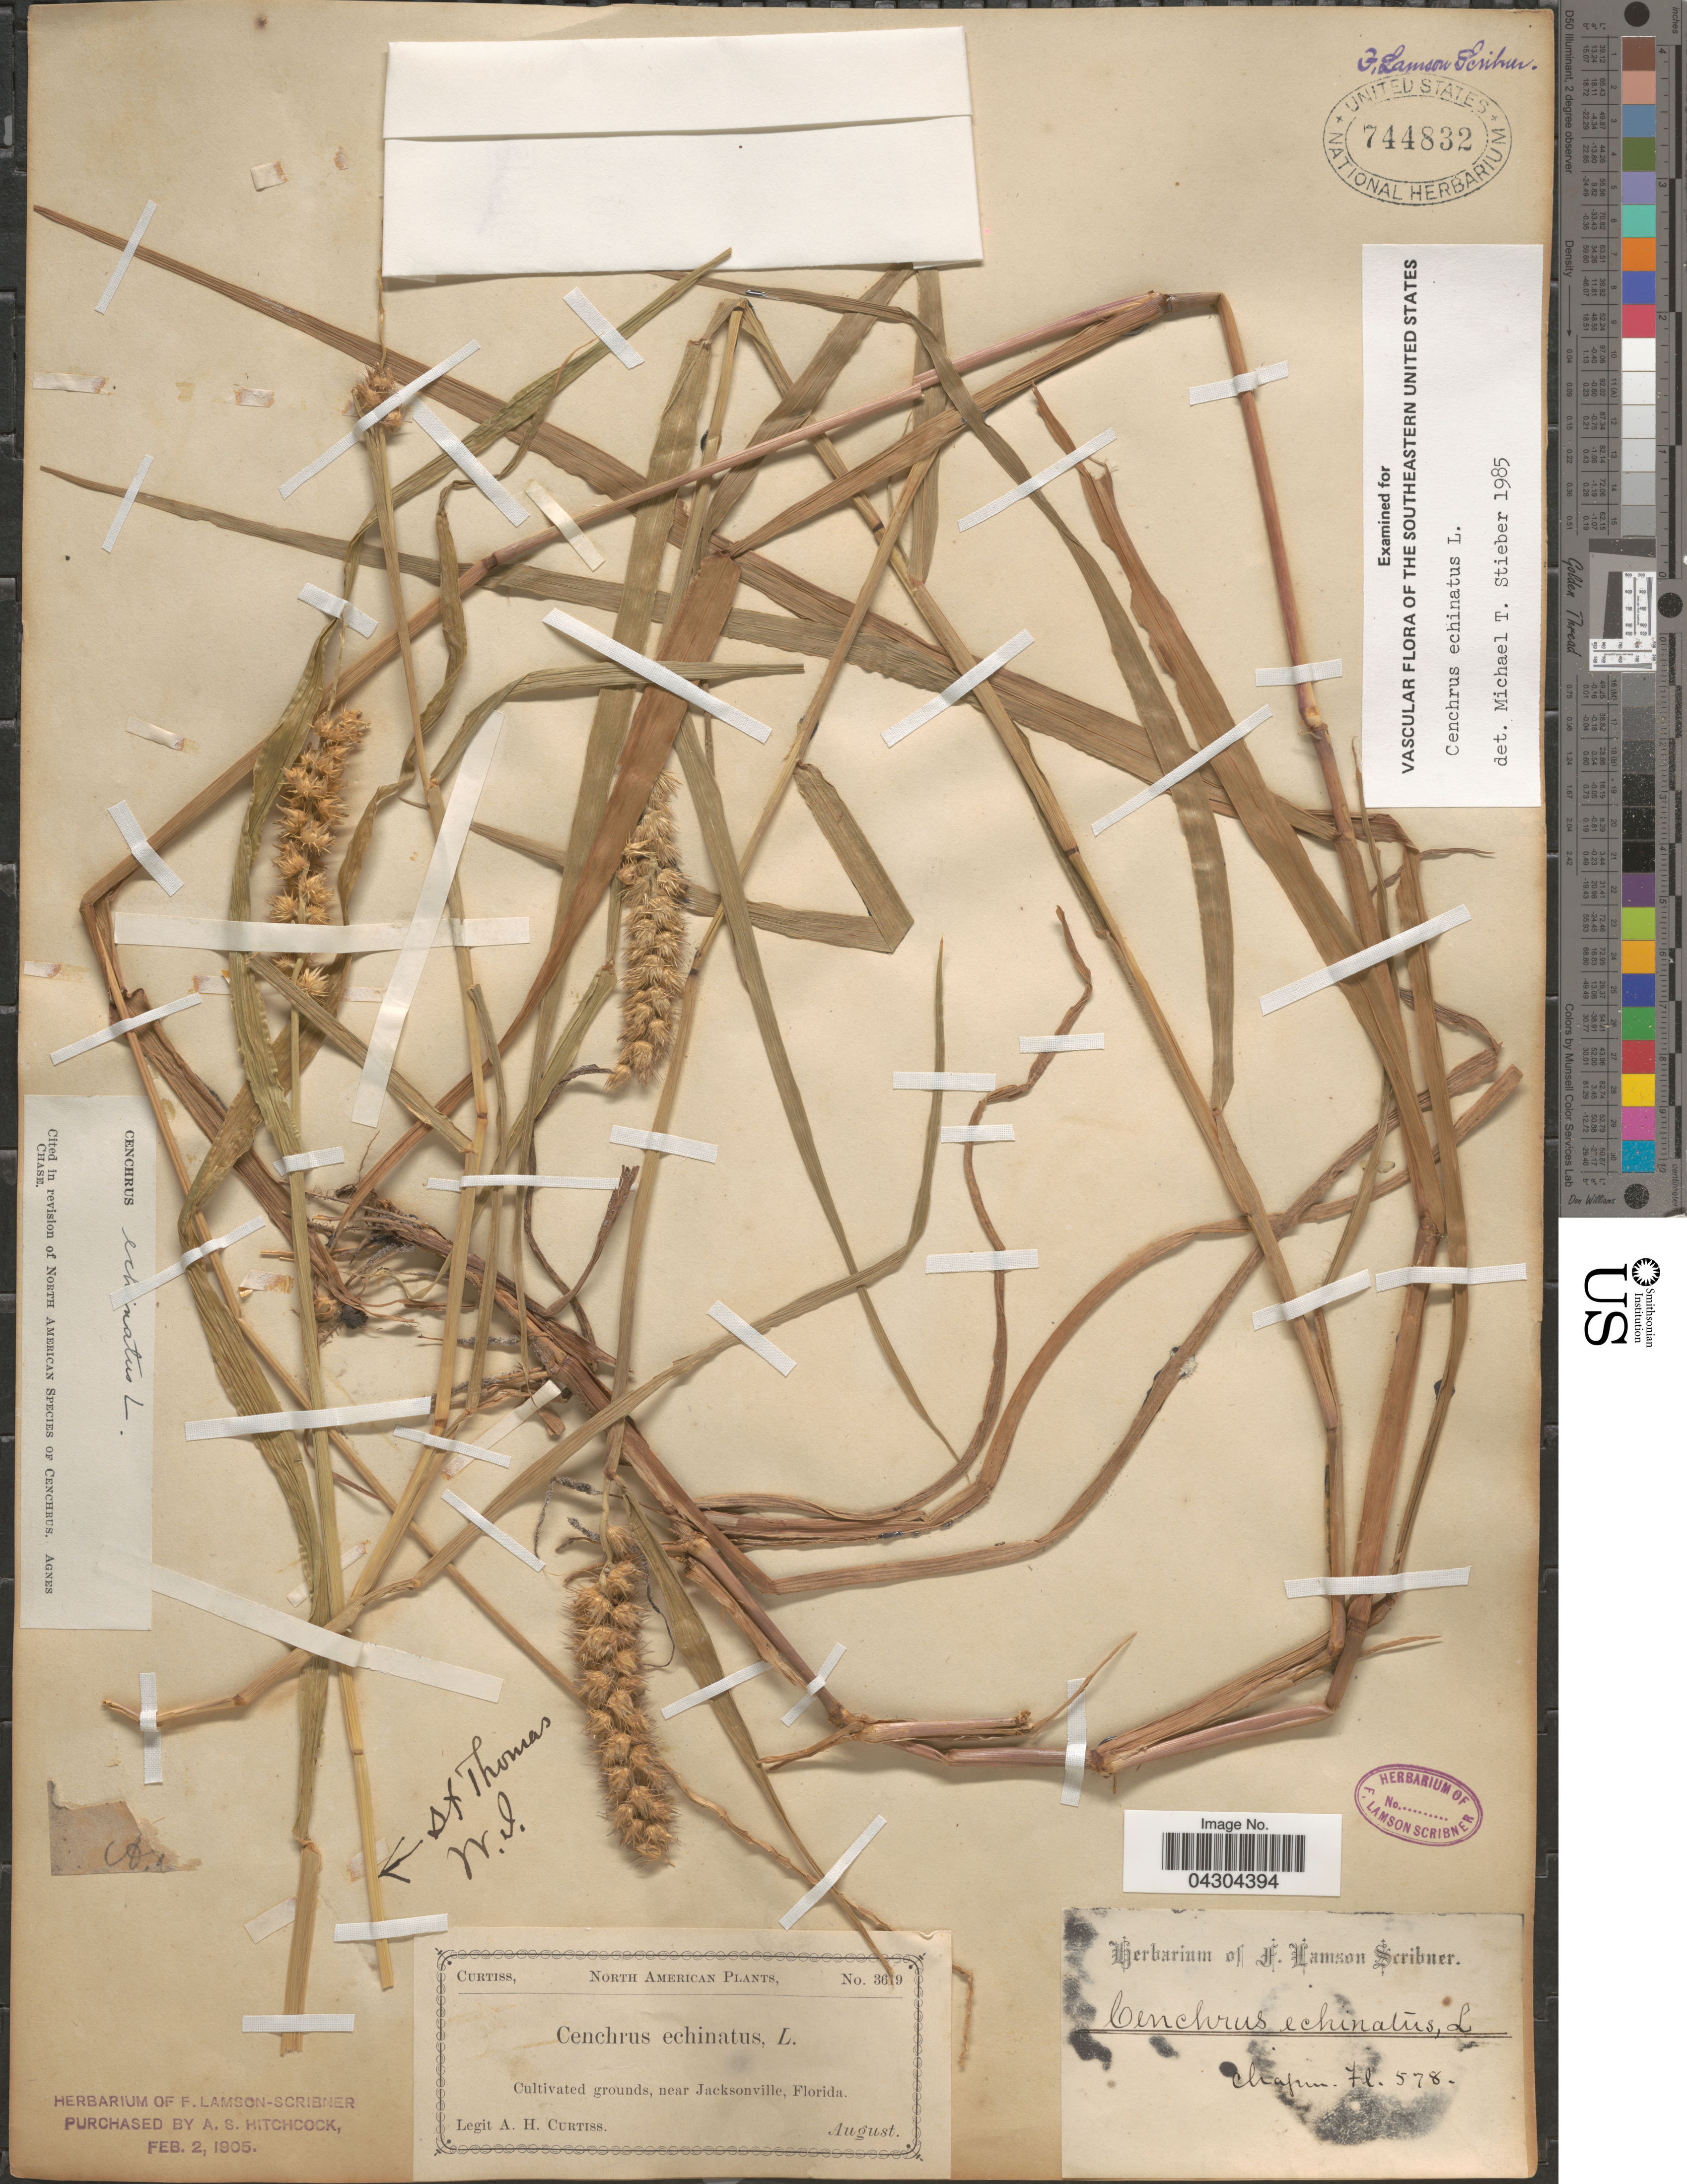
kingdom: Plantae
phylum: Tracheophyta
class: Liliopsida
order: Poales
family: Poaceae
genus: Cenchrus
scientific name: Cenchrus echinatus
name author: L.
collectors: A. H. Curtiss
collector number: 3619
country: United States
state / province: Florida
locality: Cultivated grounds, near Jacksonville.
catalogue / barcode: US 744832